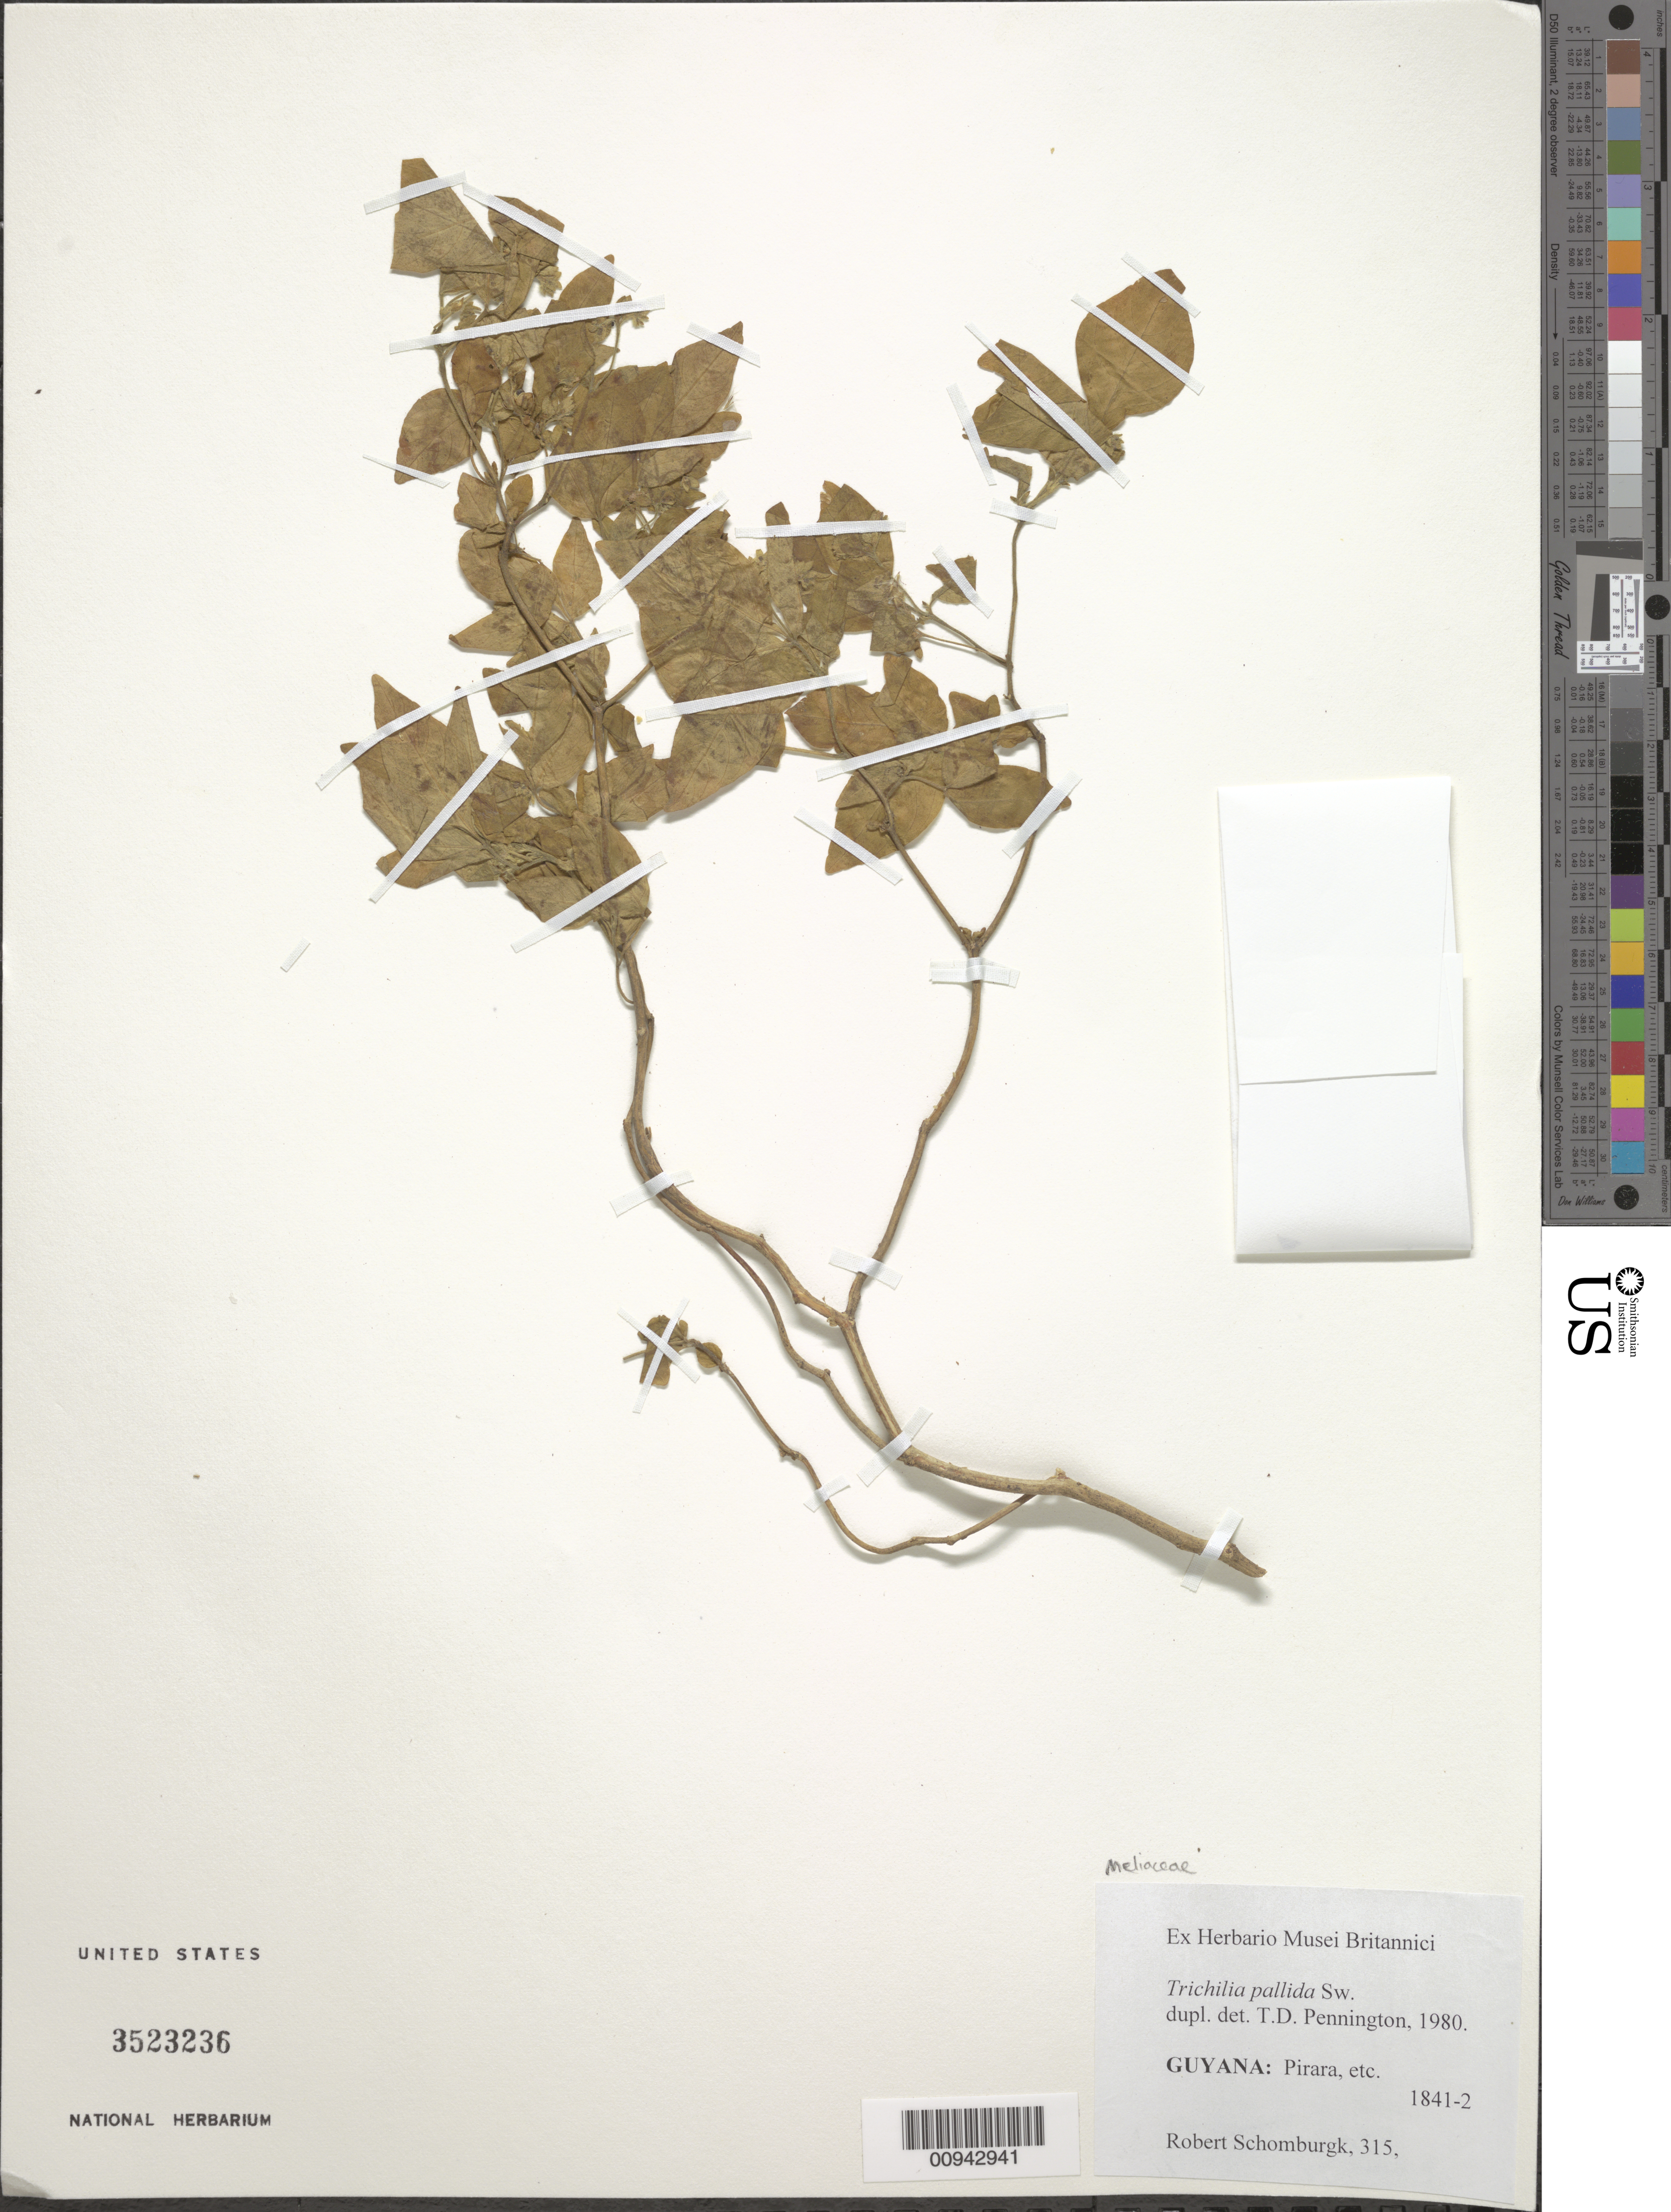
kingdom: Plantae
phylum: Tracheophyta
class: Magnoliopsida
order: Sapindales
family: Meliaceae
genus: Trichilia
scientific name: Trichilia pallida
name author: Sw.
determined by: Pennington, T. D., (K)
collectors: R. H. Schomburgk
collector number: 315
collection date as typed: February 1841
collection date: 1841-02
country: Guyana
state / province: U. Takutu-U. Essequibo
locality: Pirara, etc.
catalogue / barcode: US 3523236